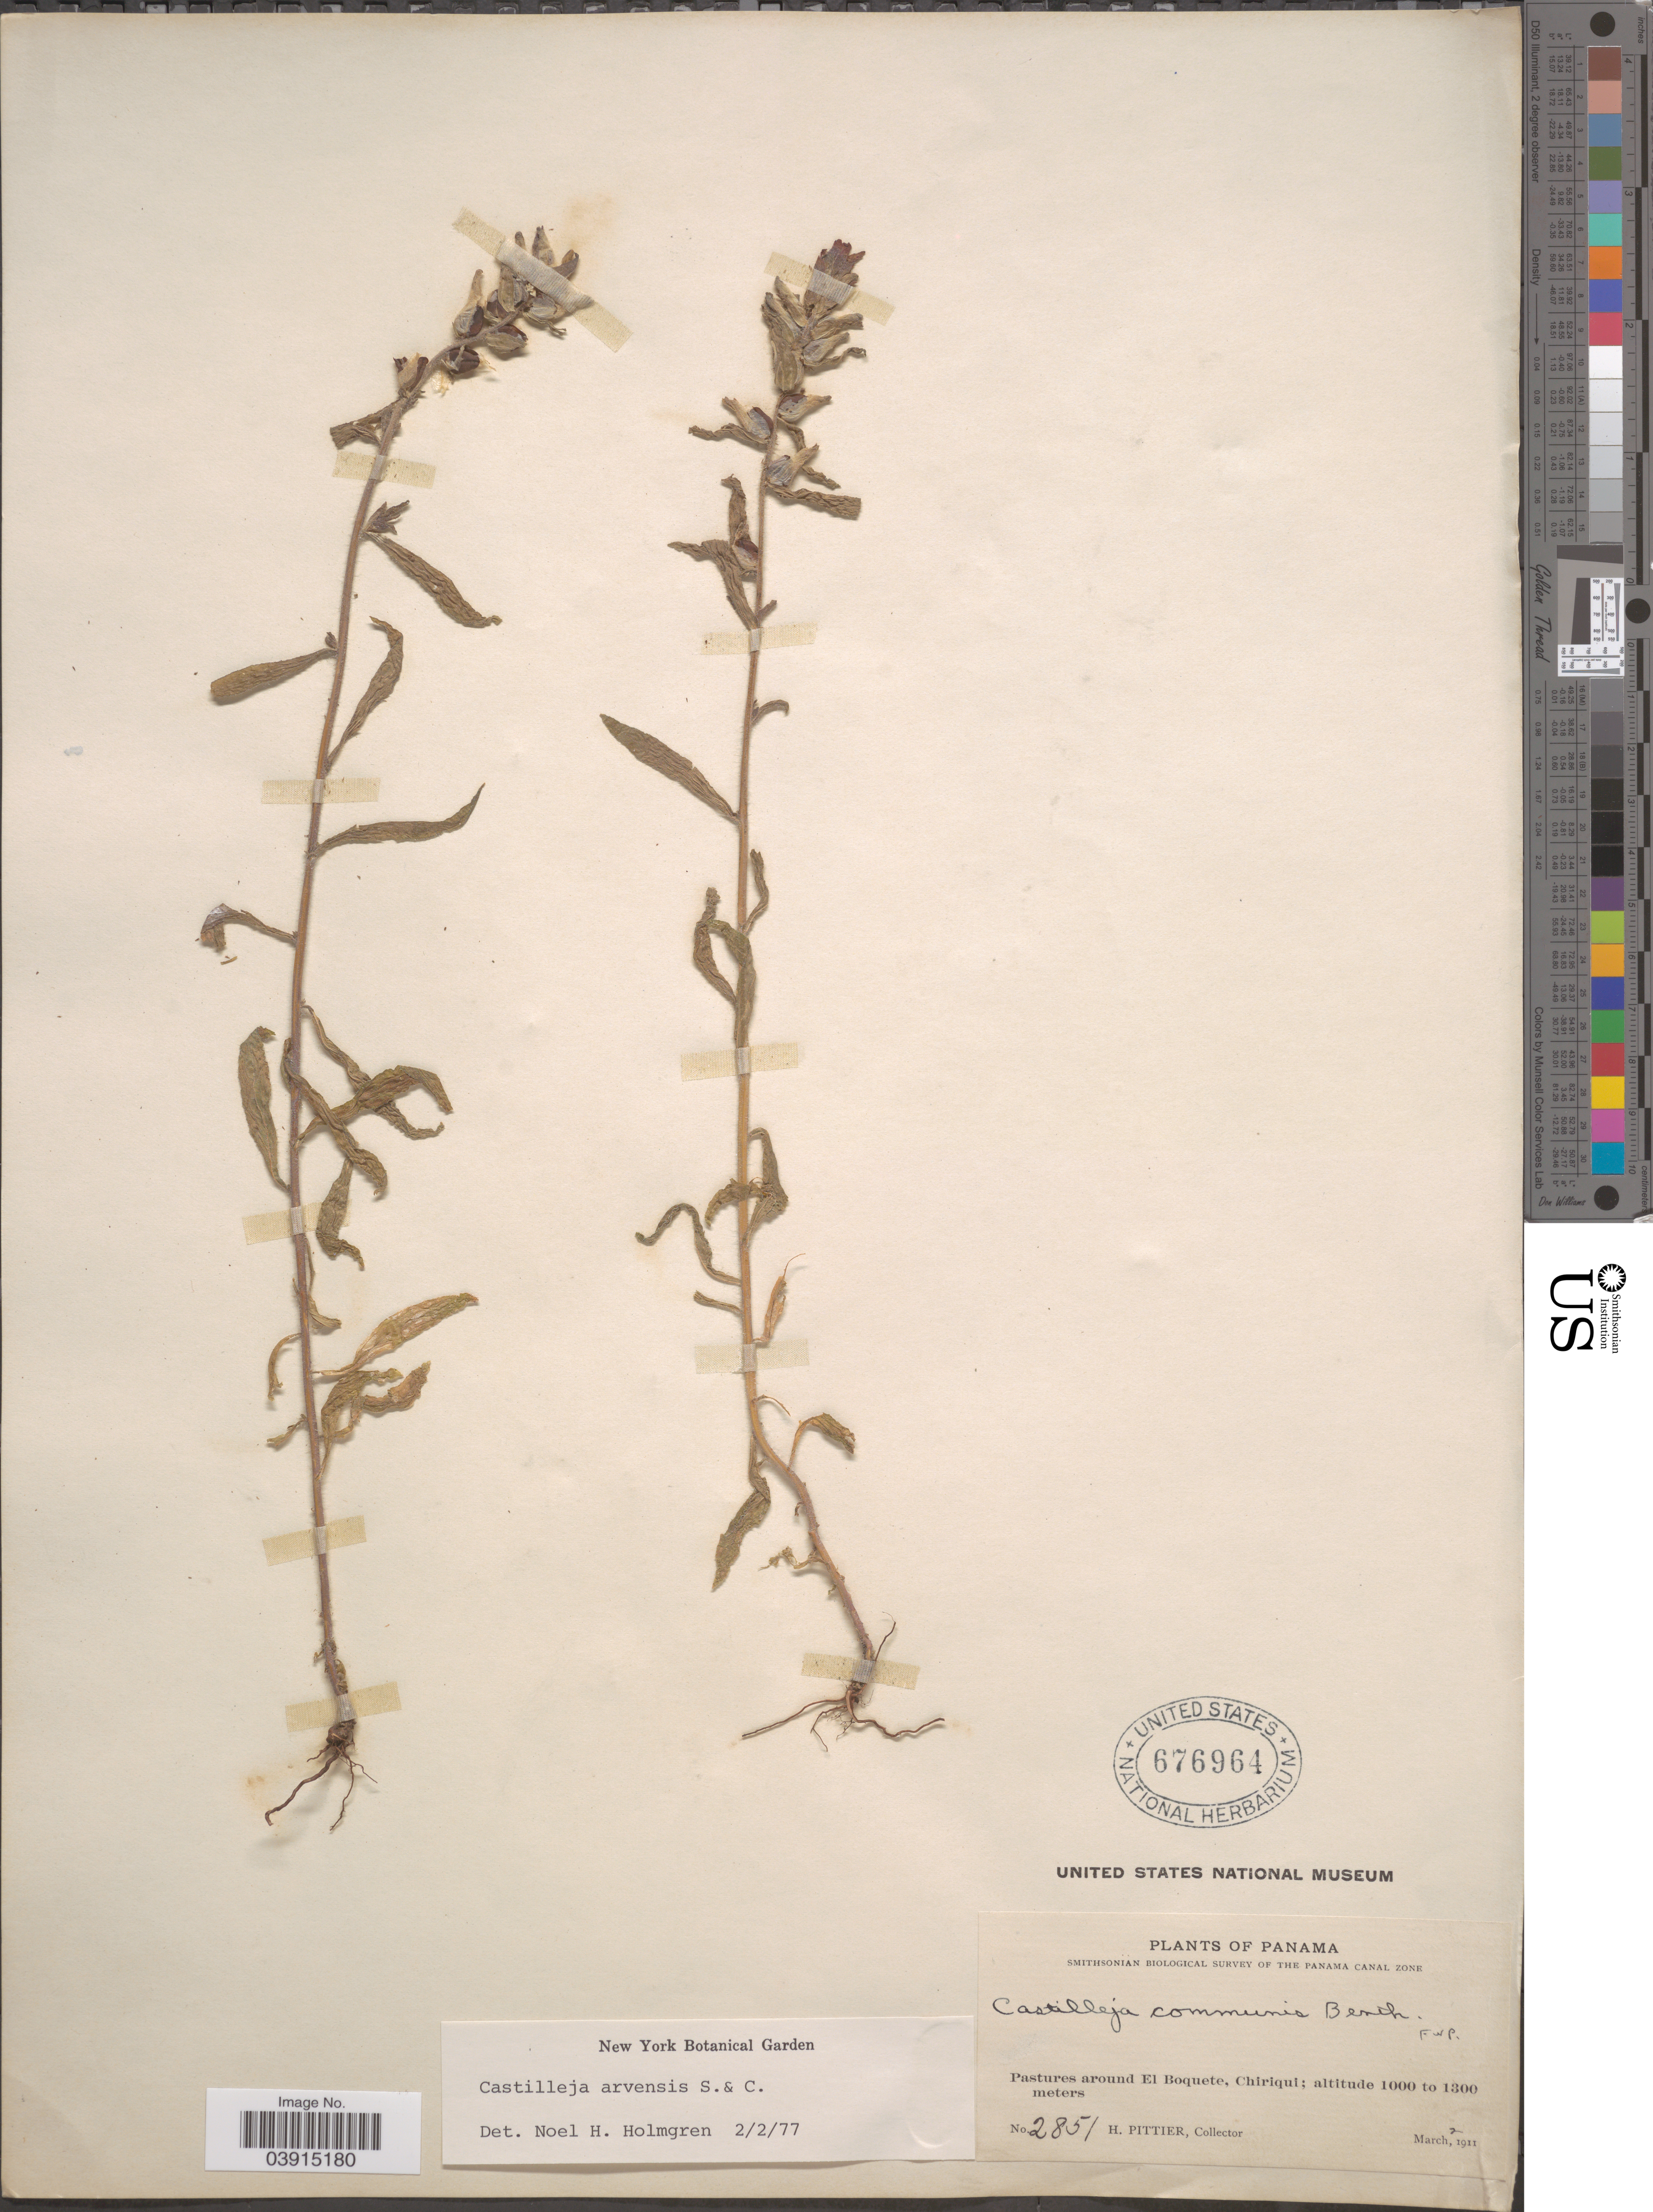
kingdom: Plantae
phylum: Tracheophyta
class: Magnoliopsida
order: Lamiales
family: Orobanchaceae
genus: Castilleja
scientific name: Castilleja arvensis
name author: Schltdl. & Cham.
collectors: H. F. Pittier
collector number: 2851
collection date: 1911-03-02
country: Panama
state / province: Chiriqui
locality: The Panama Canal Zone. Pastures around El Boquete.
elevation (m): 1000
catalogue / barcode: US 676964